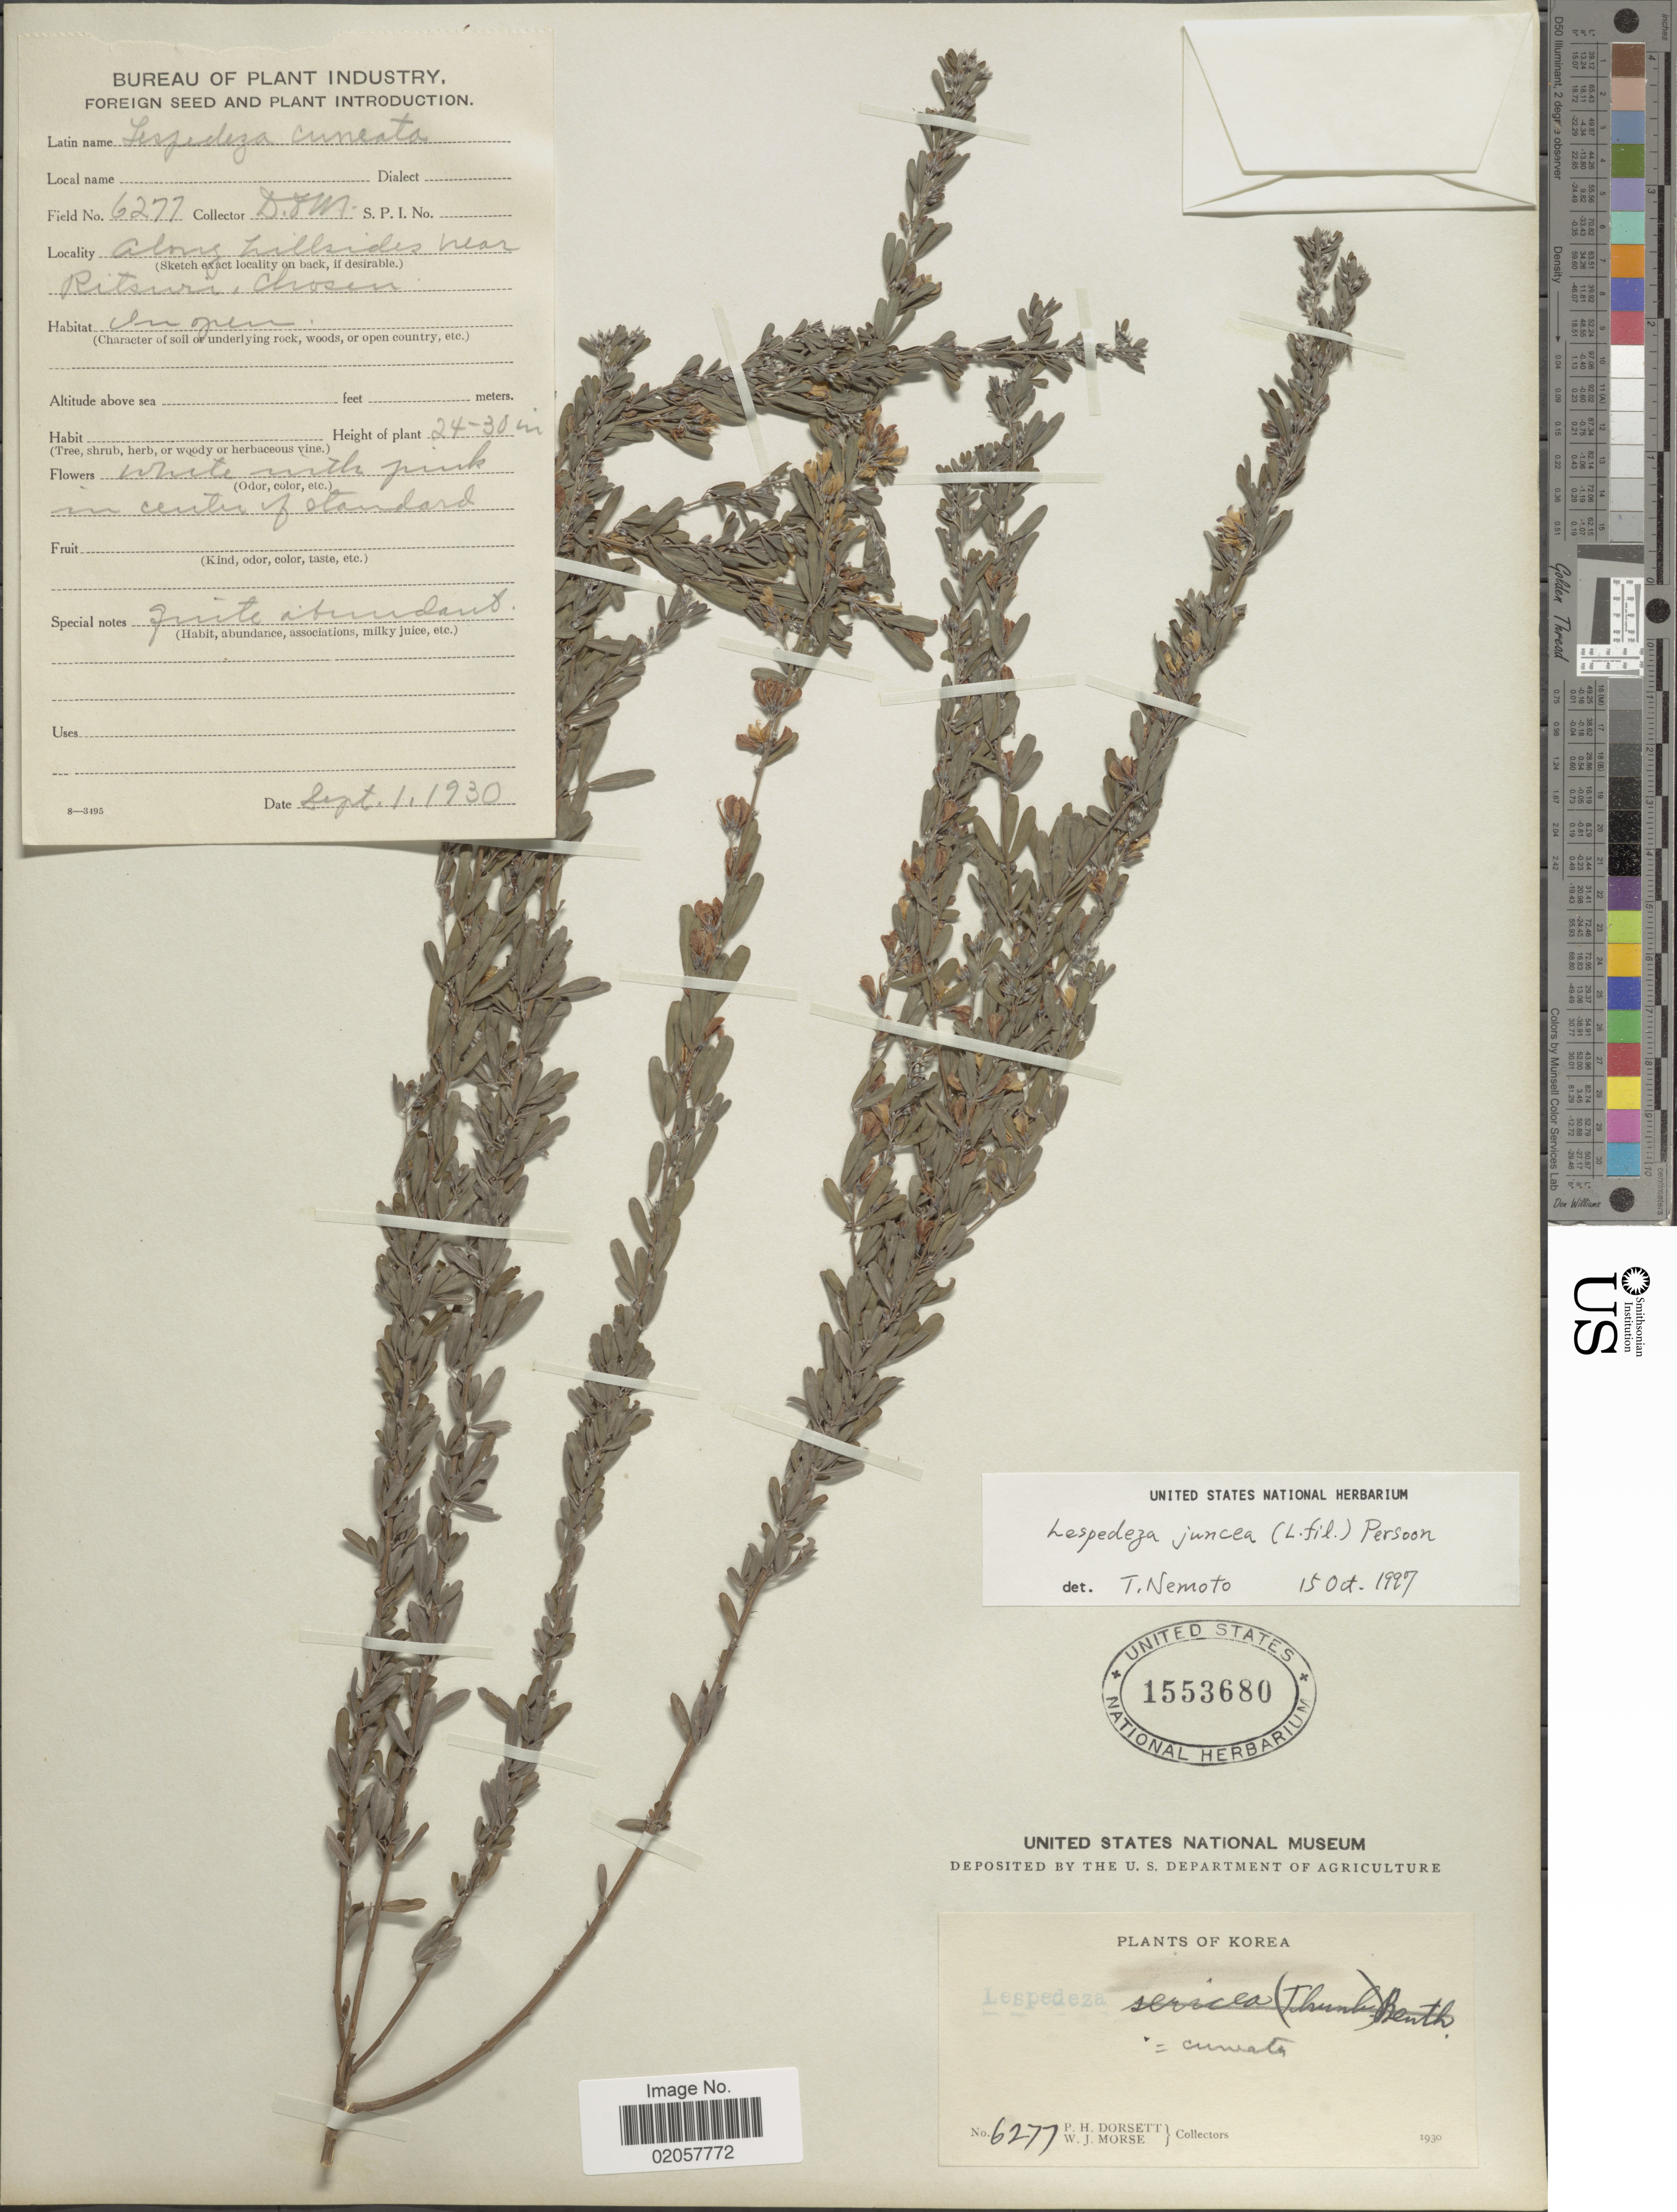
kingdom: Plantae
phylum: Tracheophyta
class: Magnoliopsida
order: Fabales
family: Fabaceae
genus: Lespedeza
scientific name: Lespedeza juncea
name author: (L. f.) Pers.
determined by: Nemoto, T.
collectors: P. H. Dorsett & W. J. Morse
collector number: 6277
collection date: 1930-09-01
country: North Korea / South Korea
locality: Along hillsides near Ritsuri, Chosen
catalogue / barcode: US 1553680